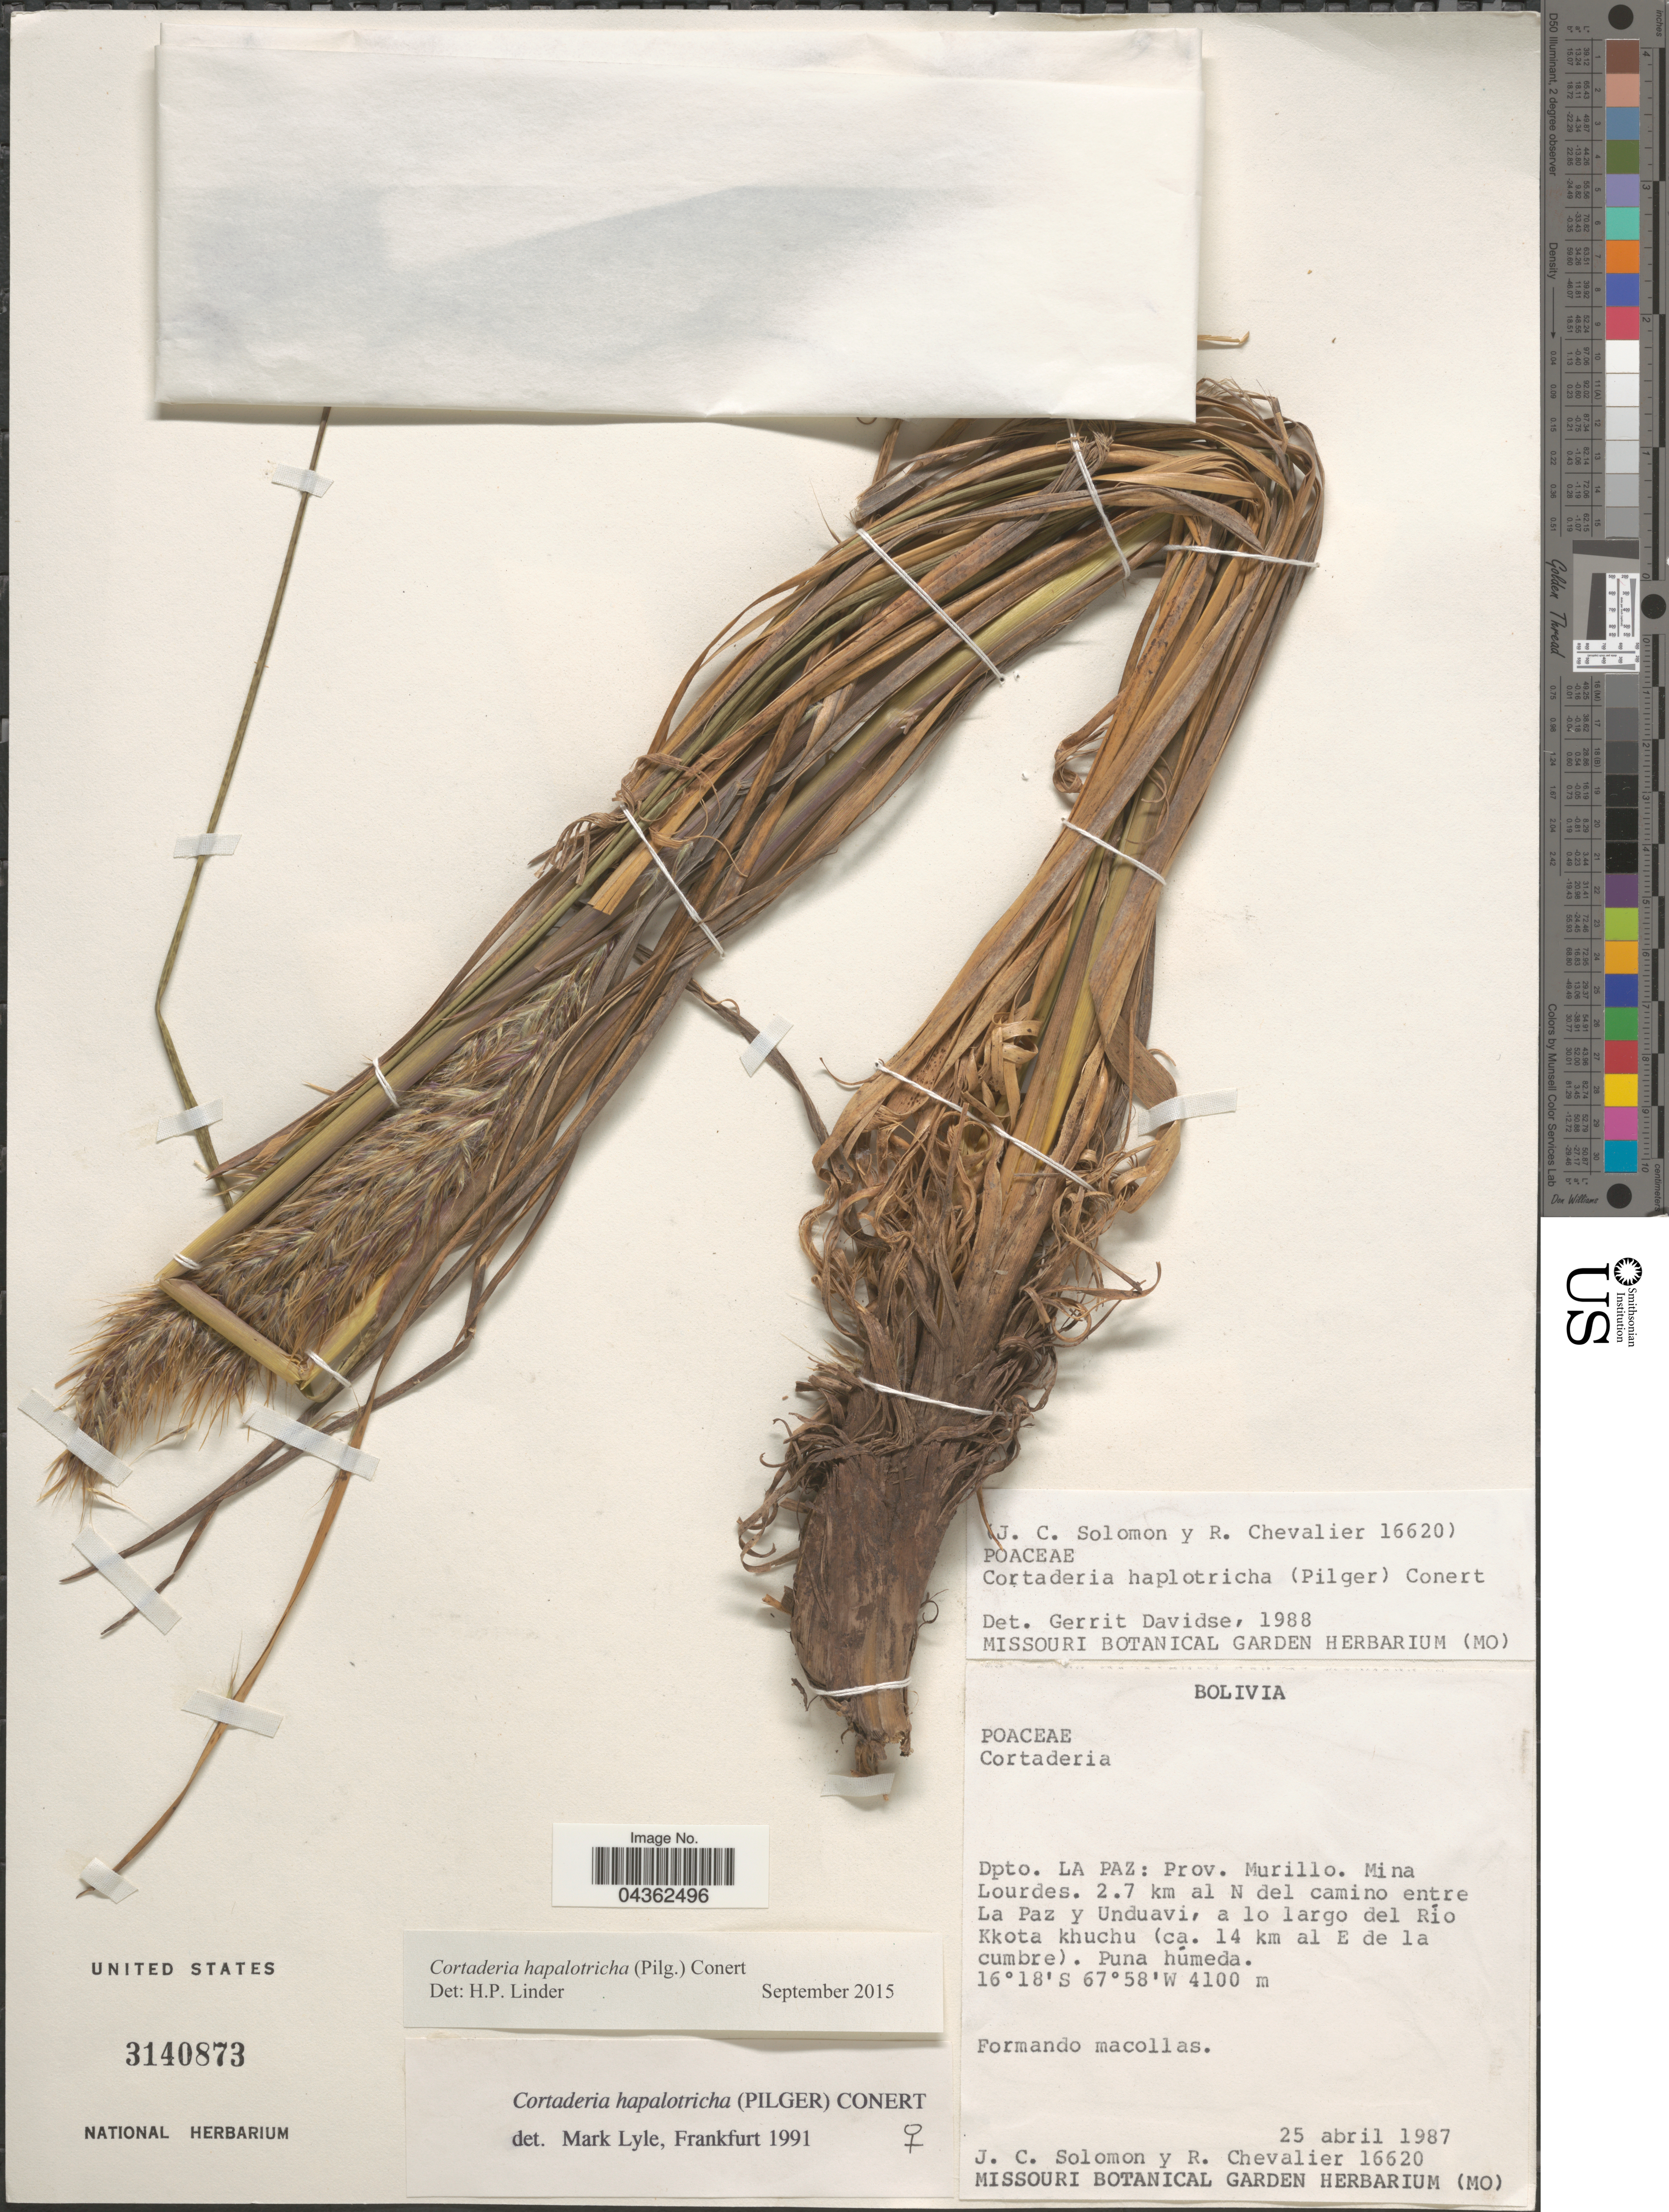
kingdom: Plantae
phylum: Tracheophyta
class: Liliopsida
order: Poales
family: Poaceae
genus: Cortaderia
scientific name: Cortaderia hapalotricha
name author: (Pilg.) Conert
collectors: J. C. Solomon & R. C. Chevalier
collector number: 16620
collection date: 1987-04-25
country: Bolivia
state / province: La Paz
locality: Dpto. La Paz: Prov. Murillo. Mina Lourdes. 2.7 km al N del camino entre La Paz y Unduavi, a lo largo del Río Kkota khuchu (ca. 14 km al E de la cumbre).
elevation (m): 4100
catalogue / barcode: US 3140873